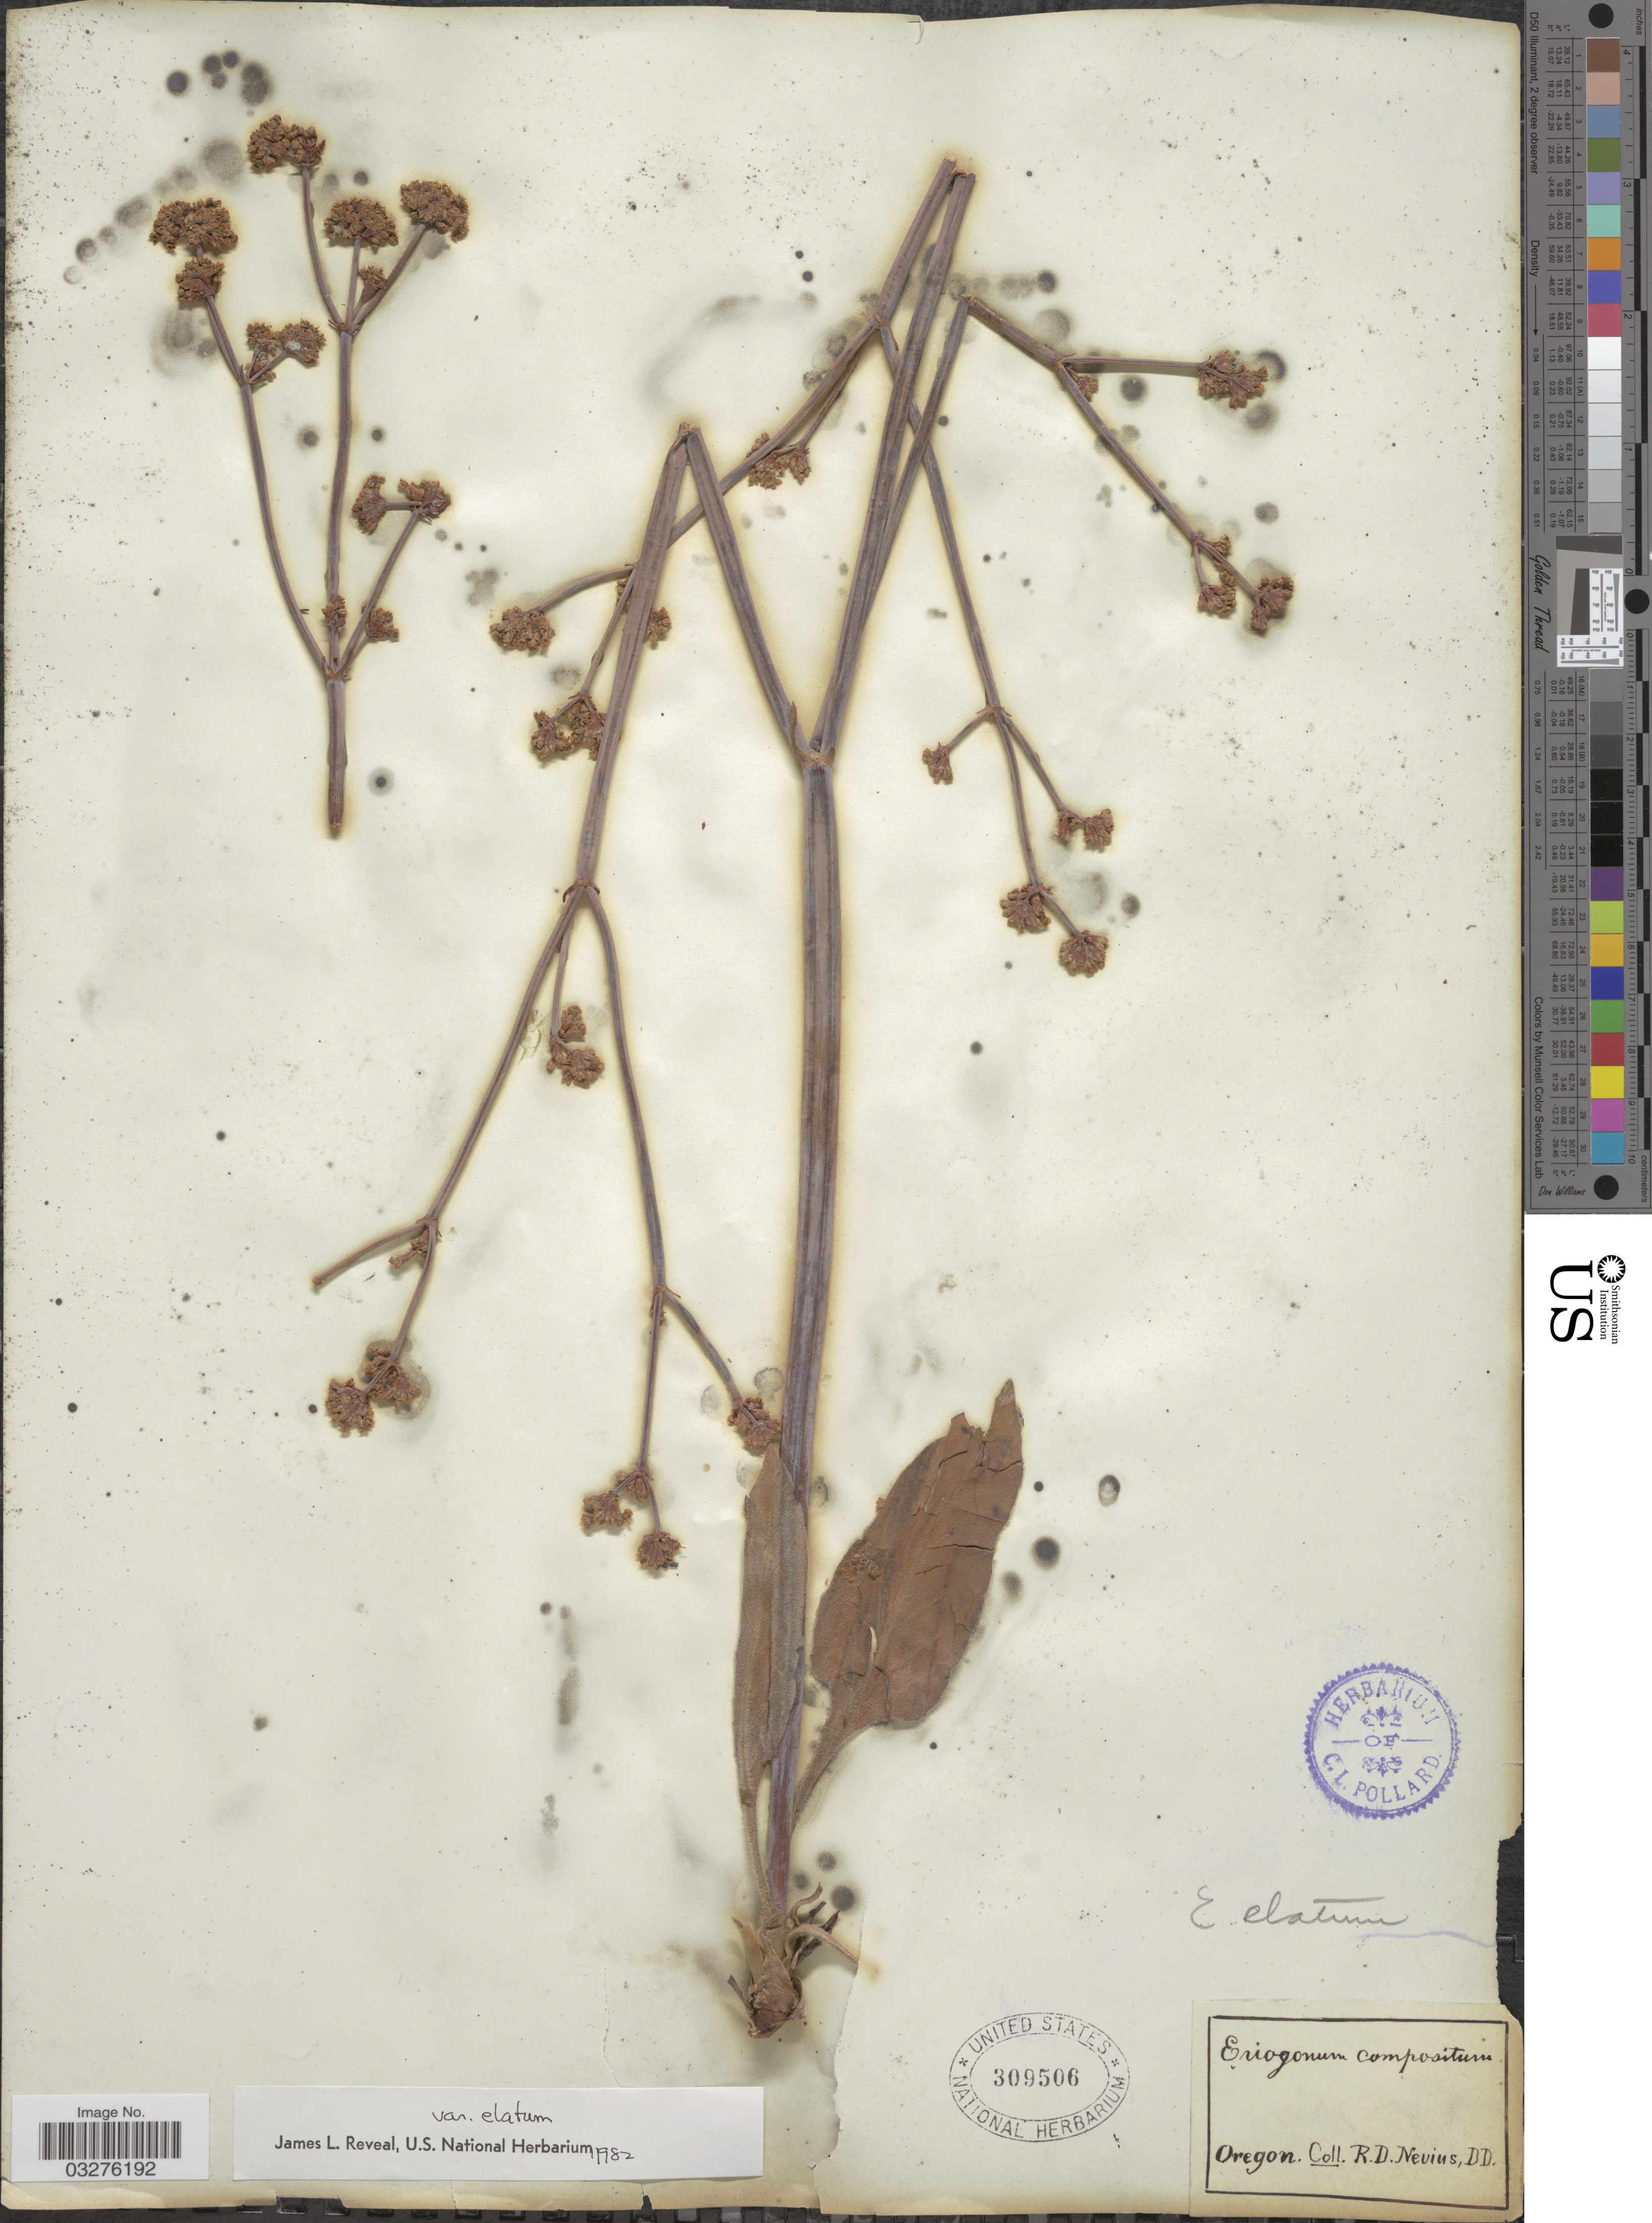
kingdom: Plantae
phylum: Tracheophyta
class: Magnoliopsida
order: Caryophyllales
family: Polygonaceae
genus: Eriogonum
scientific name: Eriogonum elatum var. elatum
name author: Douglas ex Benth.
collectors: R. Nevius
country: United States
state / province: Oregon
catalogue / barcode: US 309506